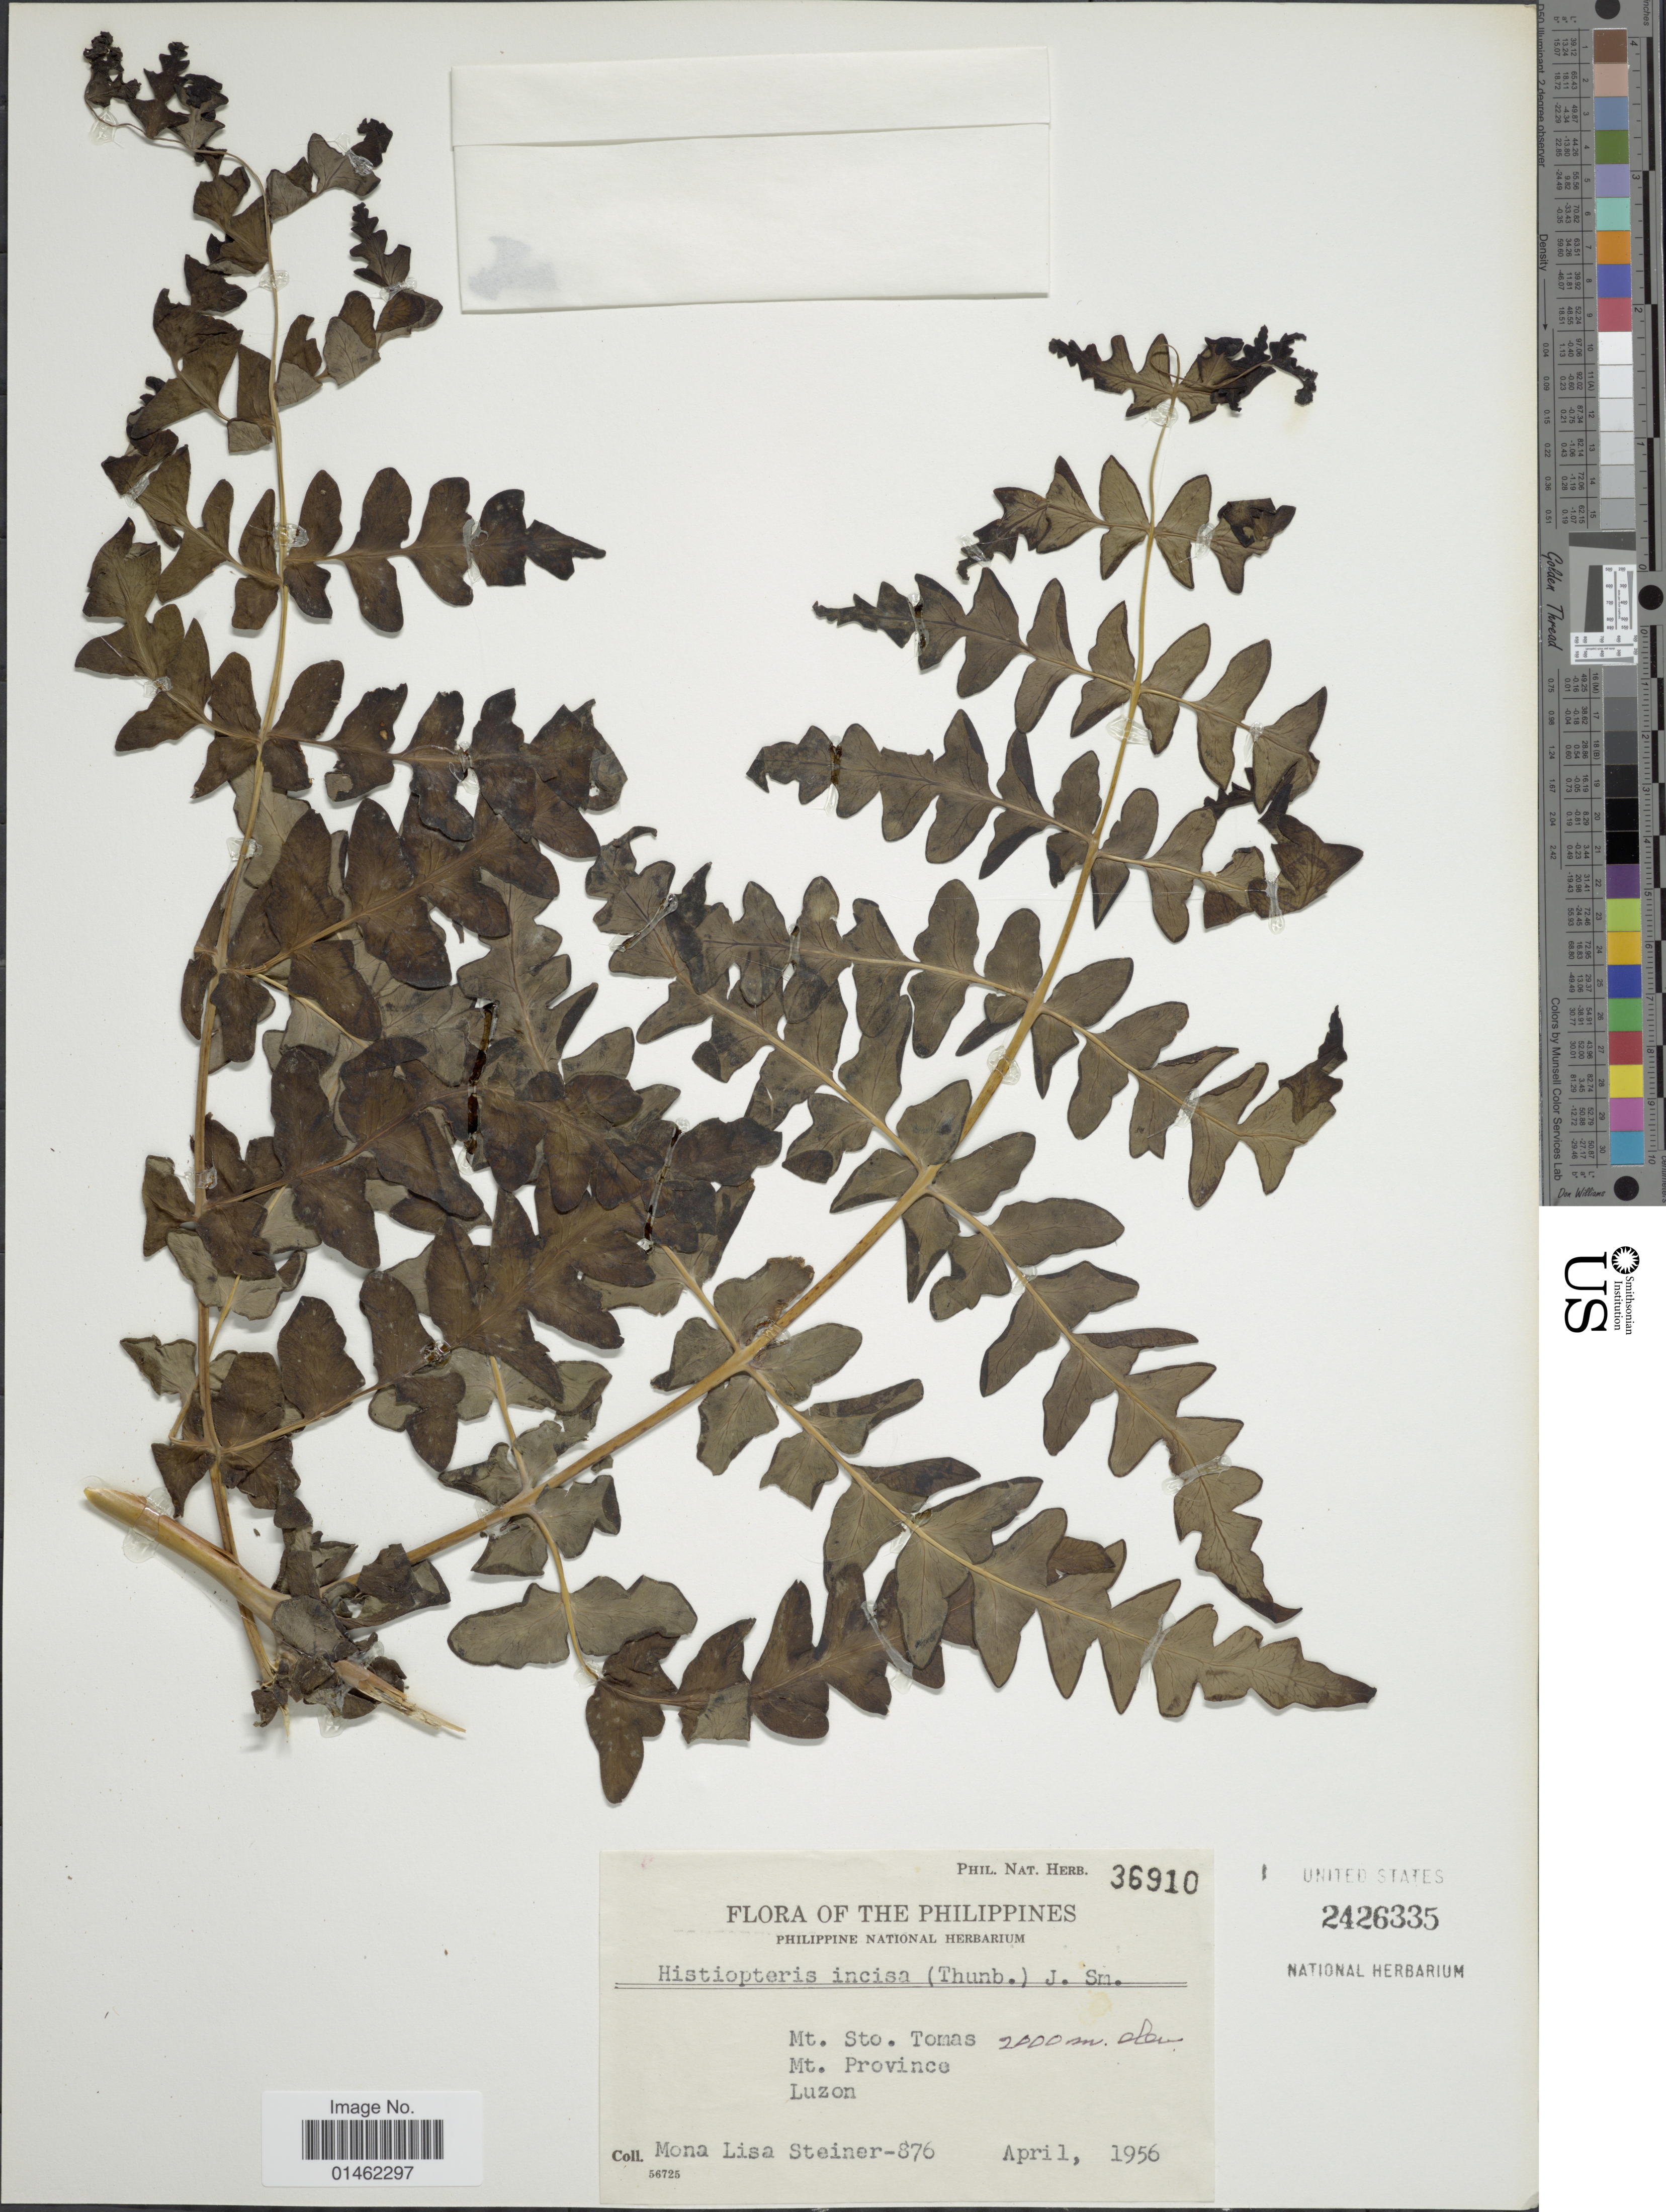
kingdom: Plantae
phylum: Tracheophyta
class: Polypodiopsida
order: Polypodiales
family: Dennstaedtiaceae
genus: Histiopteris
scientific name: Histiopteris incisa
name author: (Thunb.) J. Sm.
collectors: M. Steiner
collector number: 876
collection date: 1956-04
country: Philippines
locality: Mt Sto Tomas, Mt Province, Luzon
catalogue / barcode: US 2426335